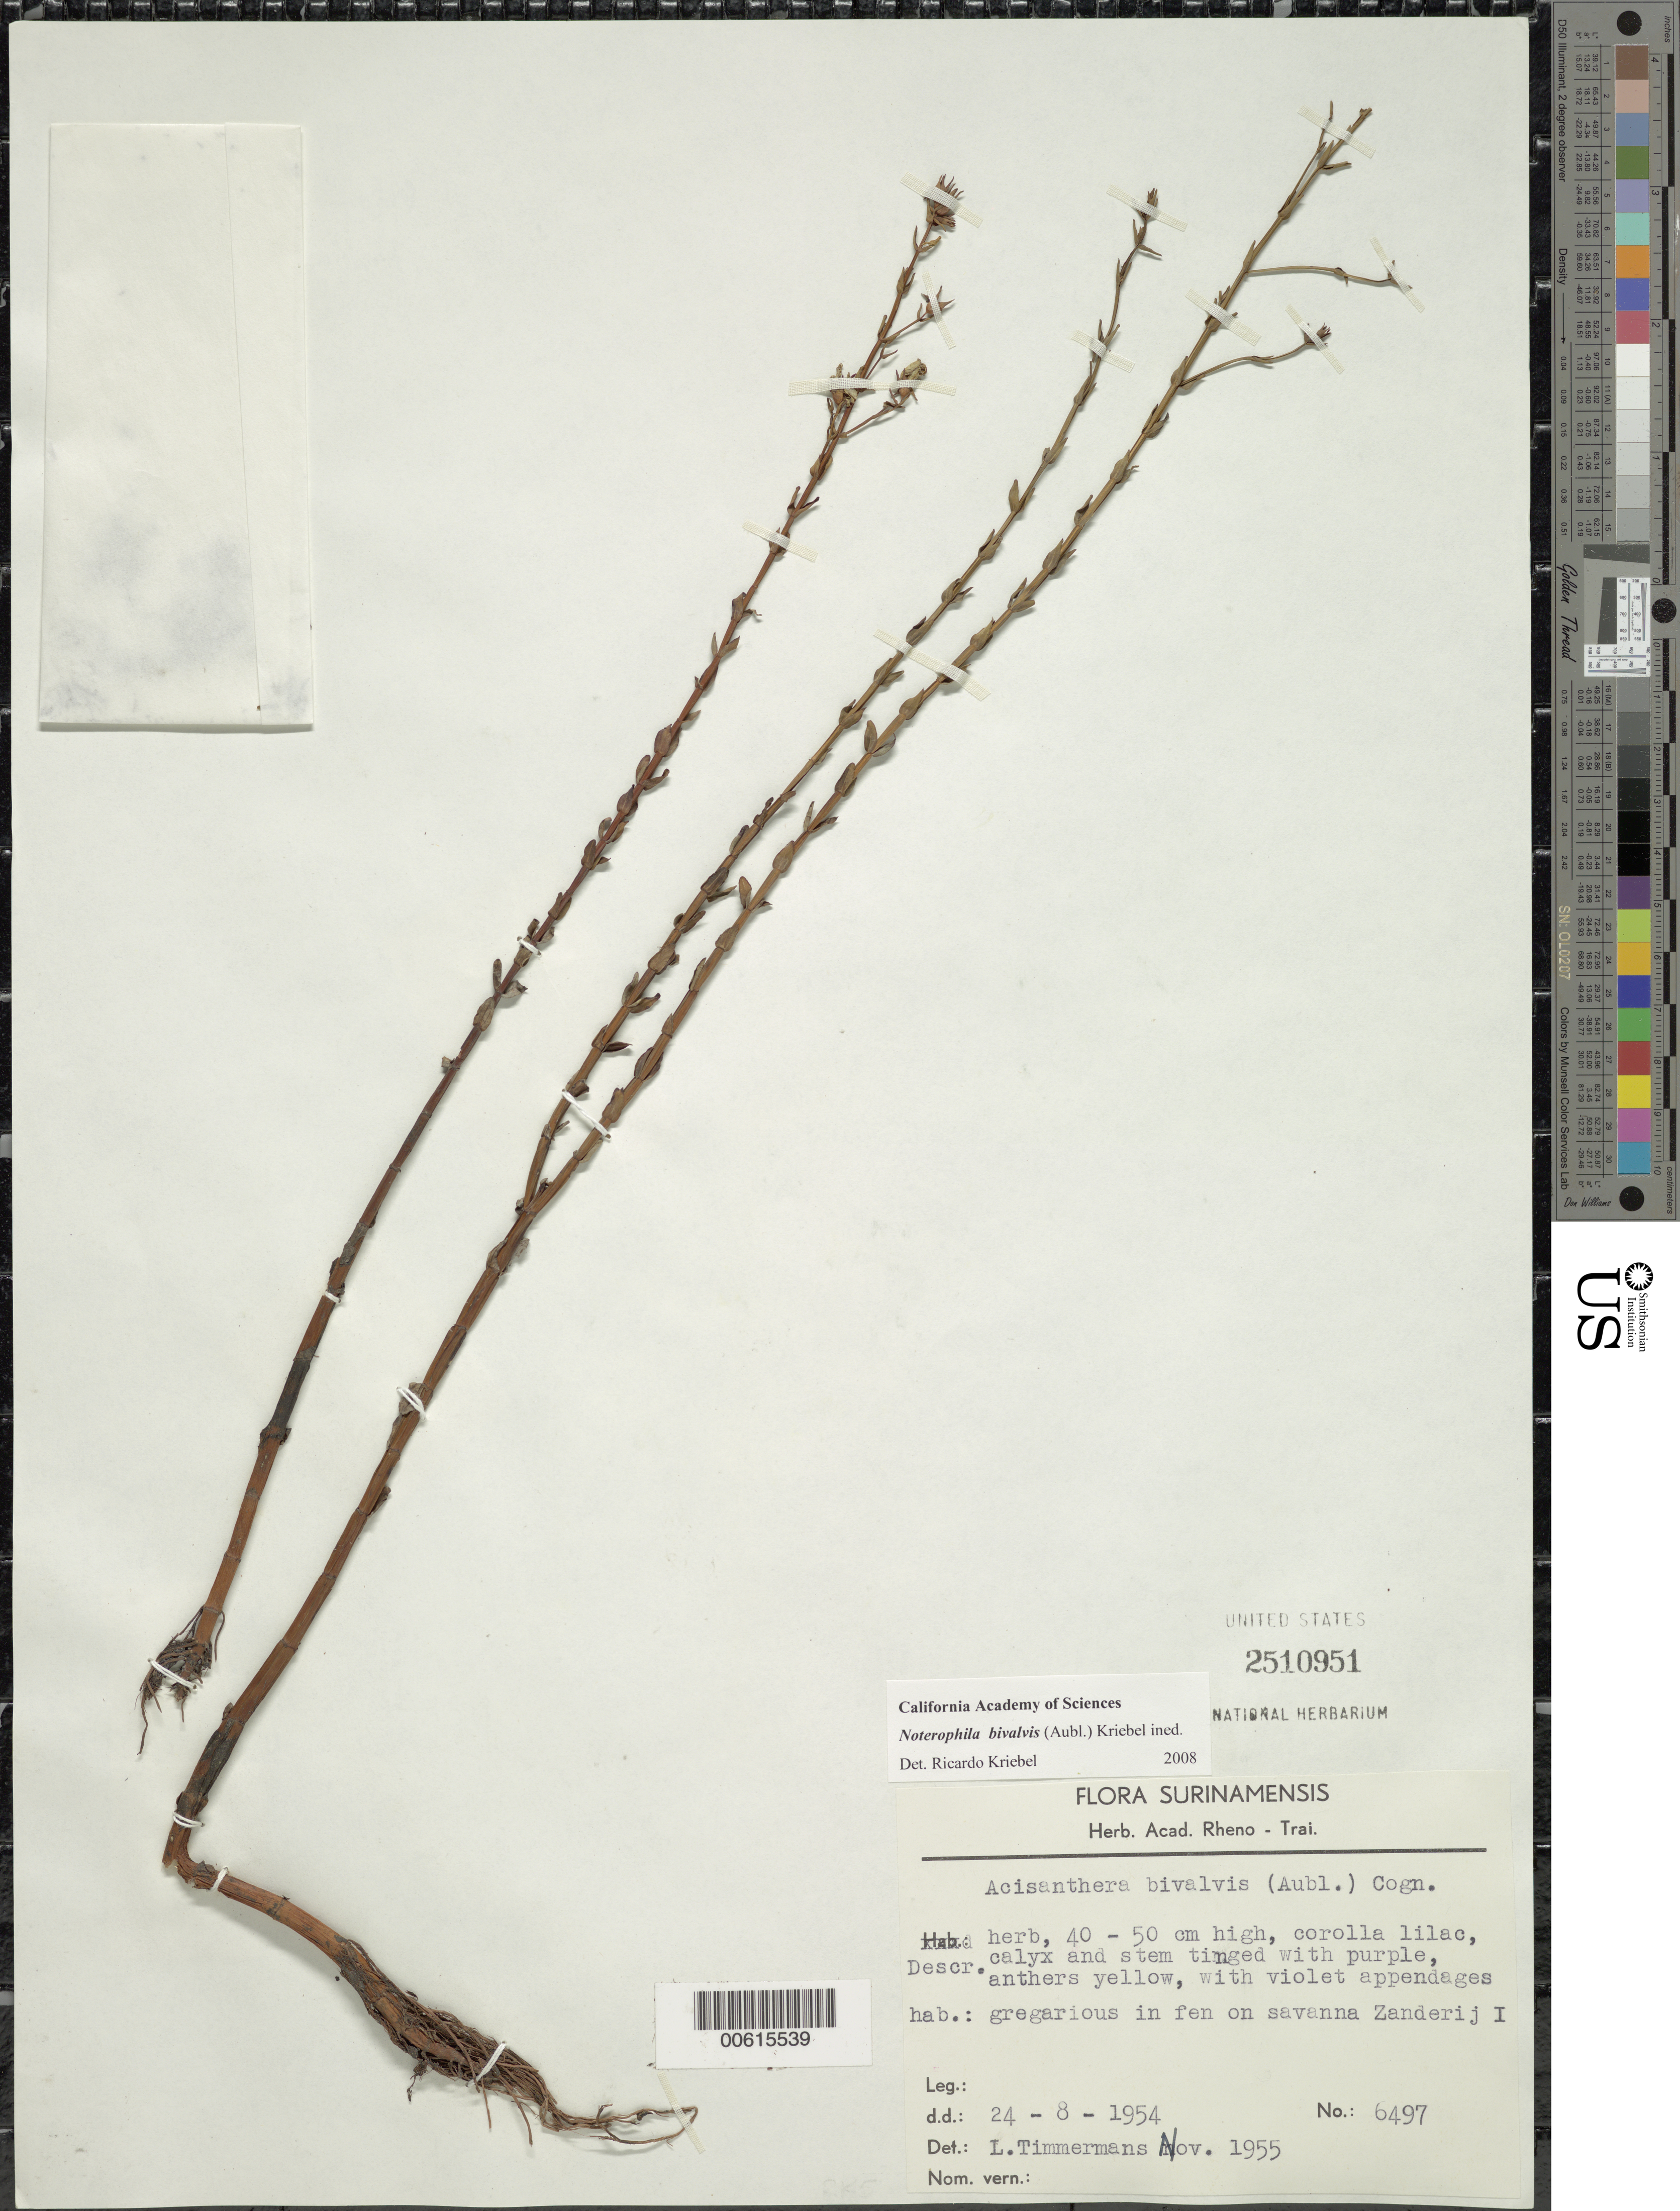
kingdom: Plantae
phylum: Tracheophyta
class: Magnoliopsida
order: Myrtales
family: Melastomataceae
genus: Noterophila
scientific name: Noterophila bivalvis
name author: (Aubl.) Kriebel & M.J. Rocha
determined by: Nunes da Silva, Diego, (RB), Jardim Botanico do Rio de Janeiro - Herbario (BRAZIL)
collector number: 6497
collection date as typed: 24-Aug-54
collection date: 1954-08-24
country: Suriname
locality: Zanderij I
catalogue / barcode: US 2510951